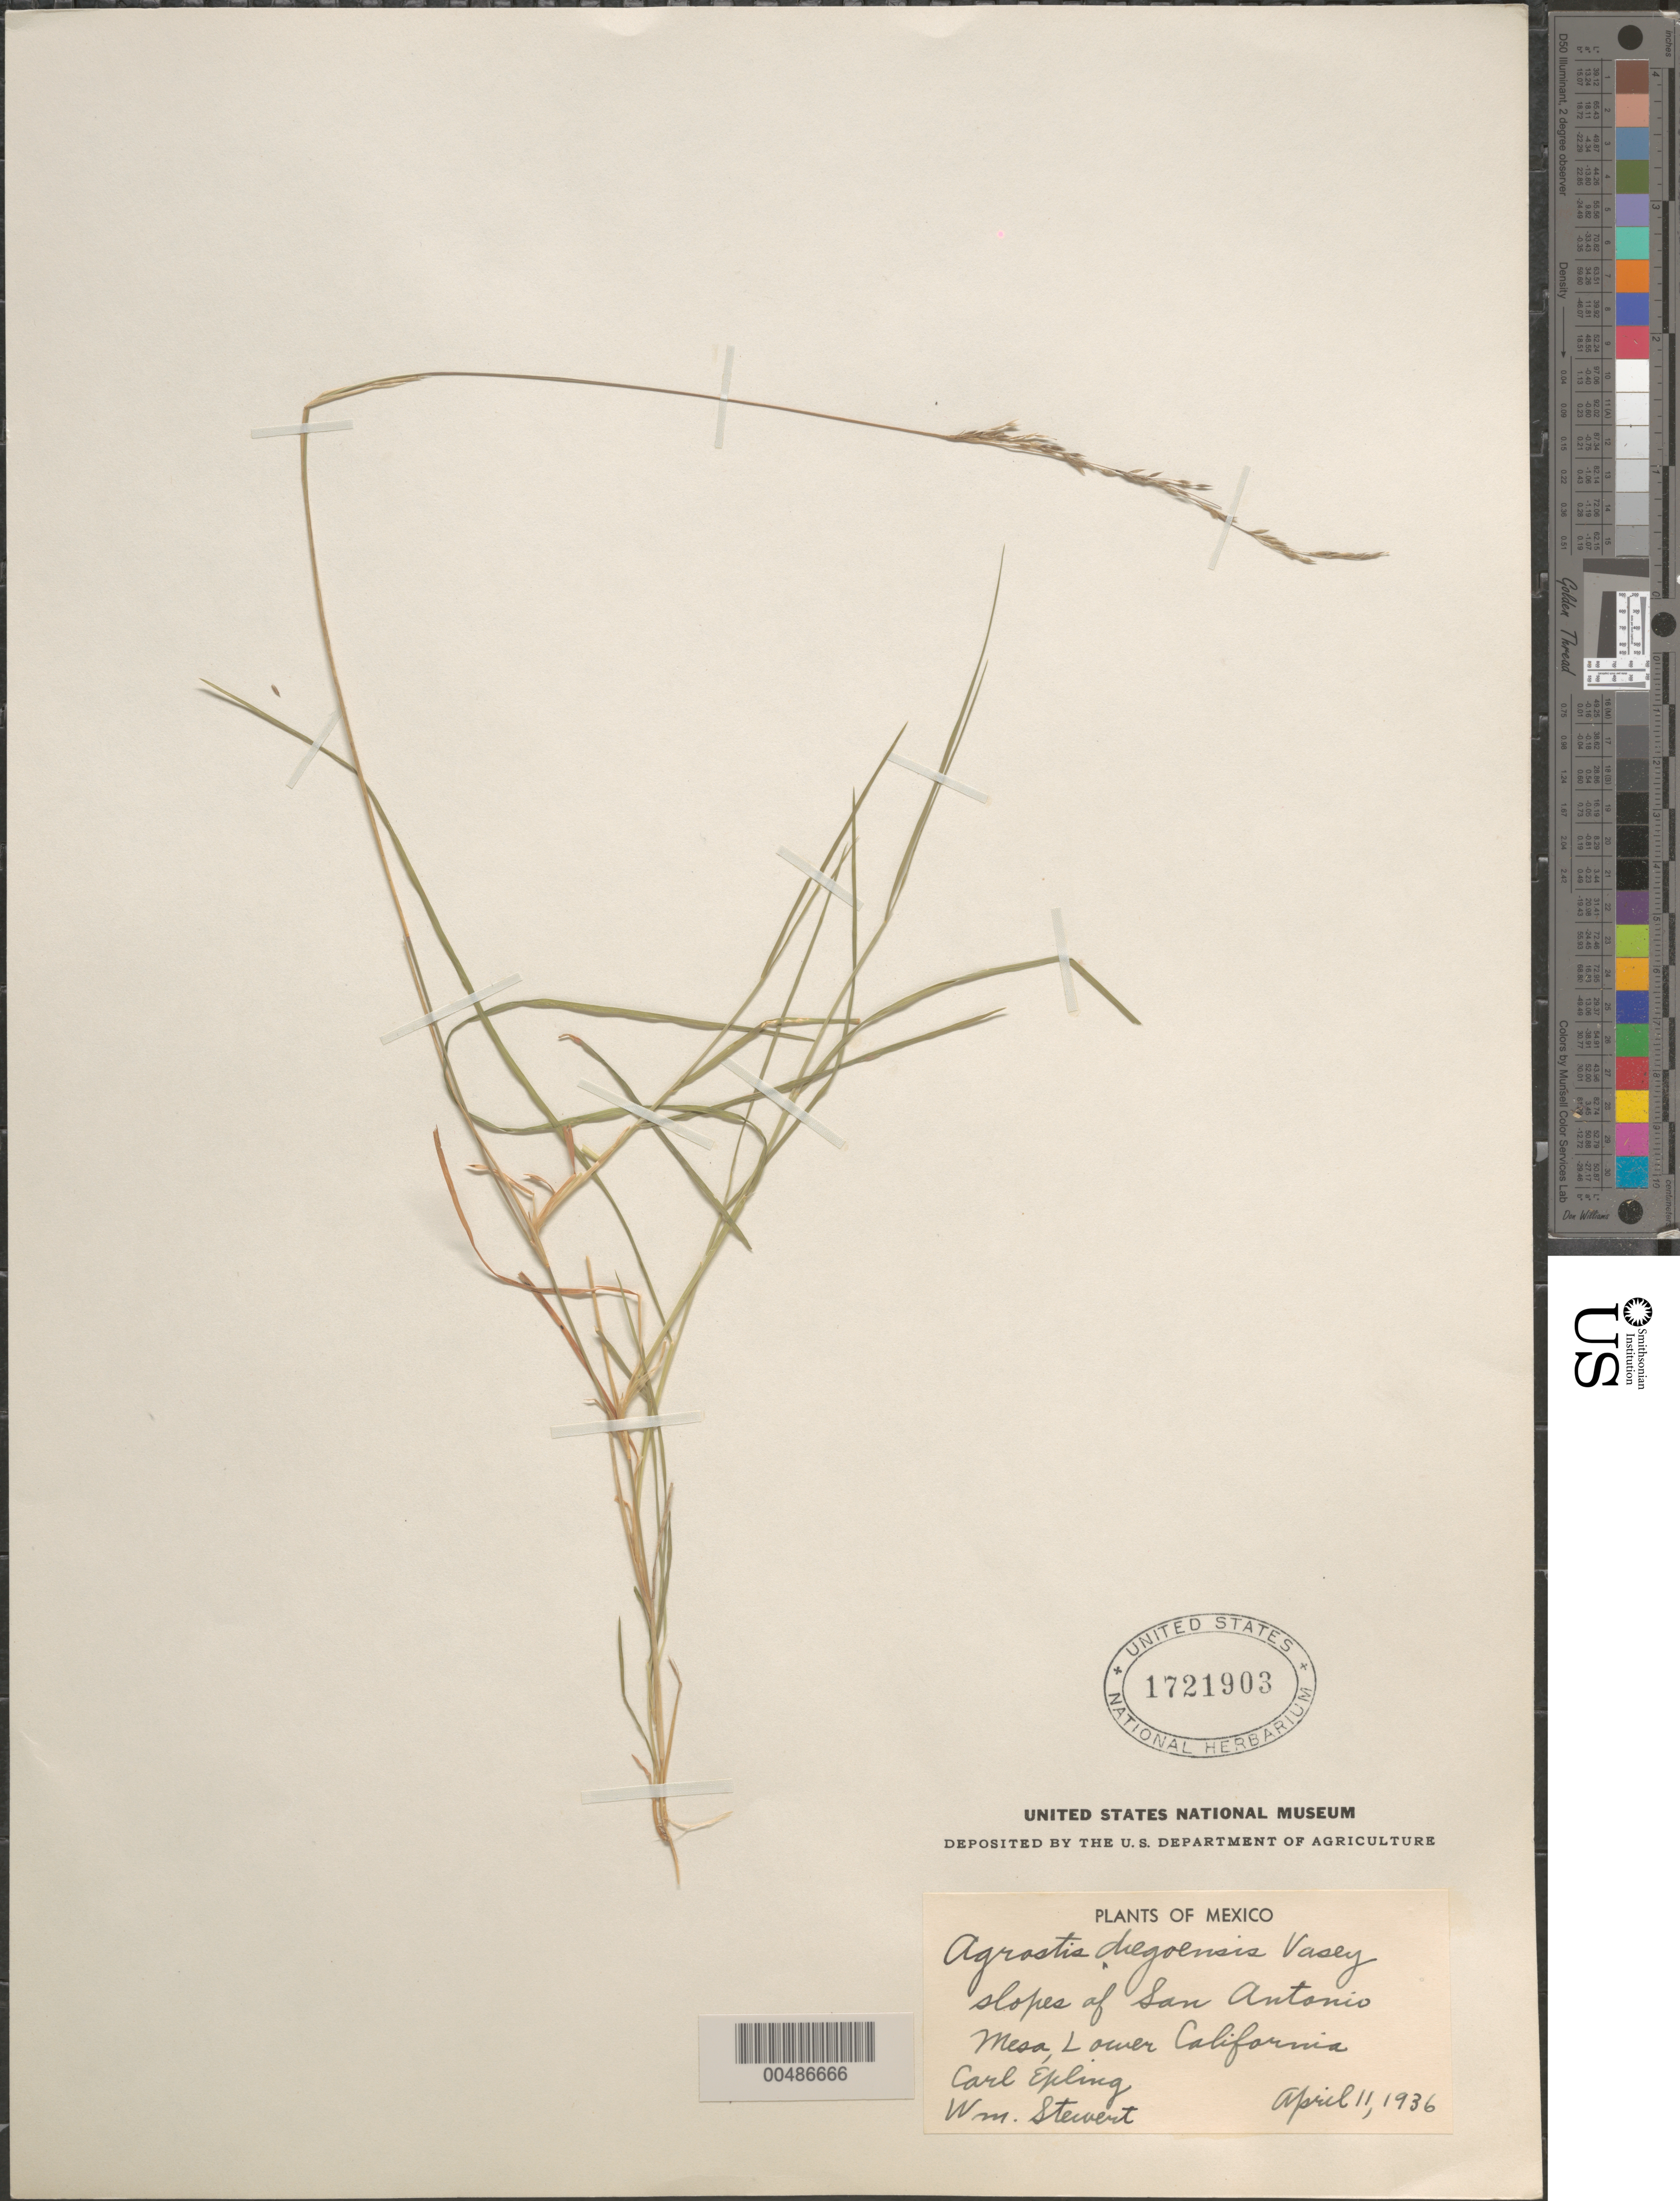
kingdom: Plantae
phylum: Tracheophyta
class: Liliopsida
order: Poales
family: Poaceae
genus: Agrostis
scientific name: Agrostis sp.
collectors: C. C. Epling & W. Stewert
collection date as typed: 11 Apr 1936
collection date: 1936-04-11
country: Mexico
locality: slopes of San Antonio Mesa, Lower California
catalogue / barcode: US 1721903